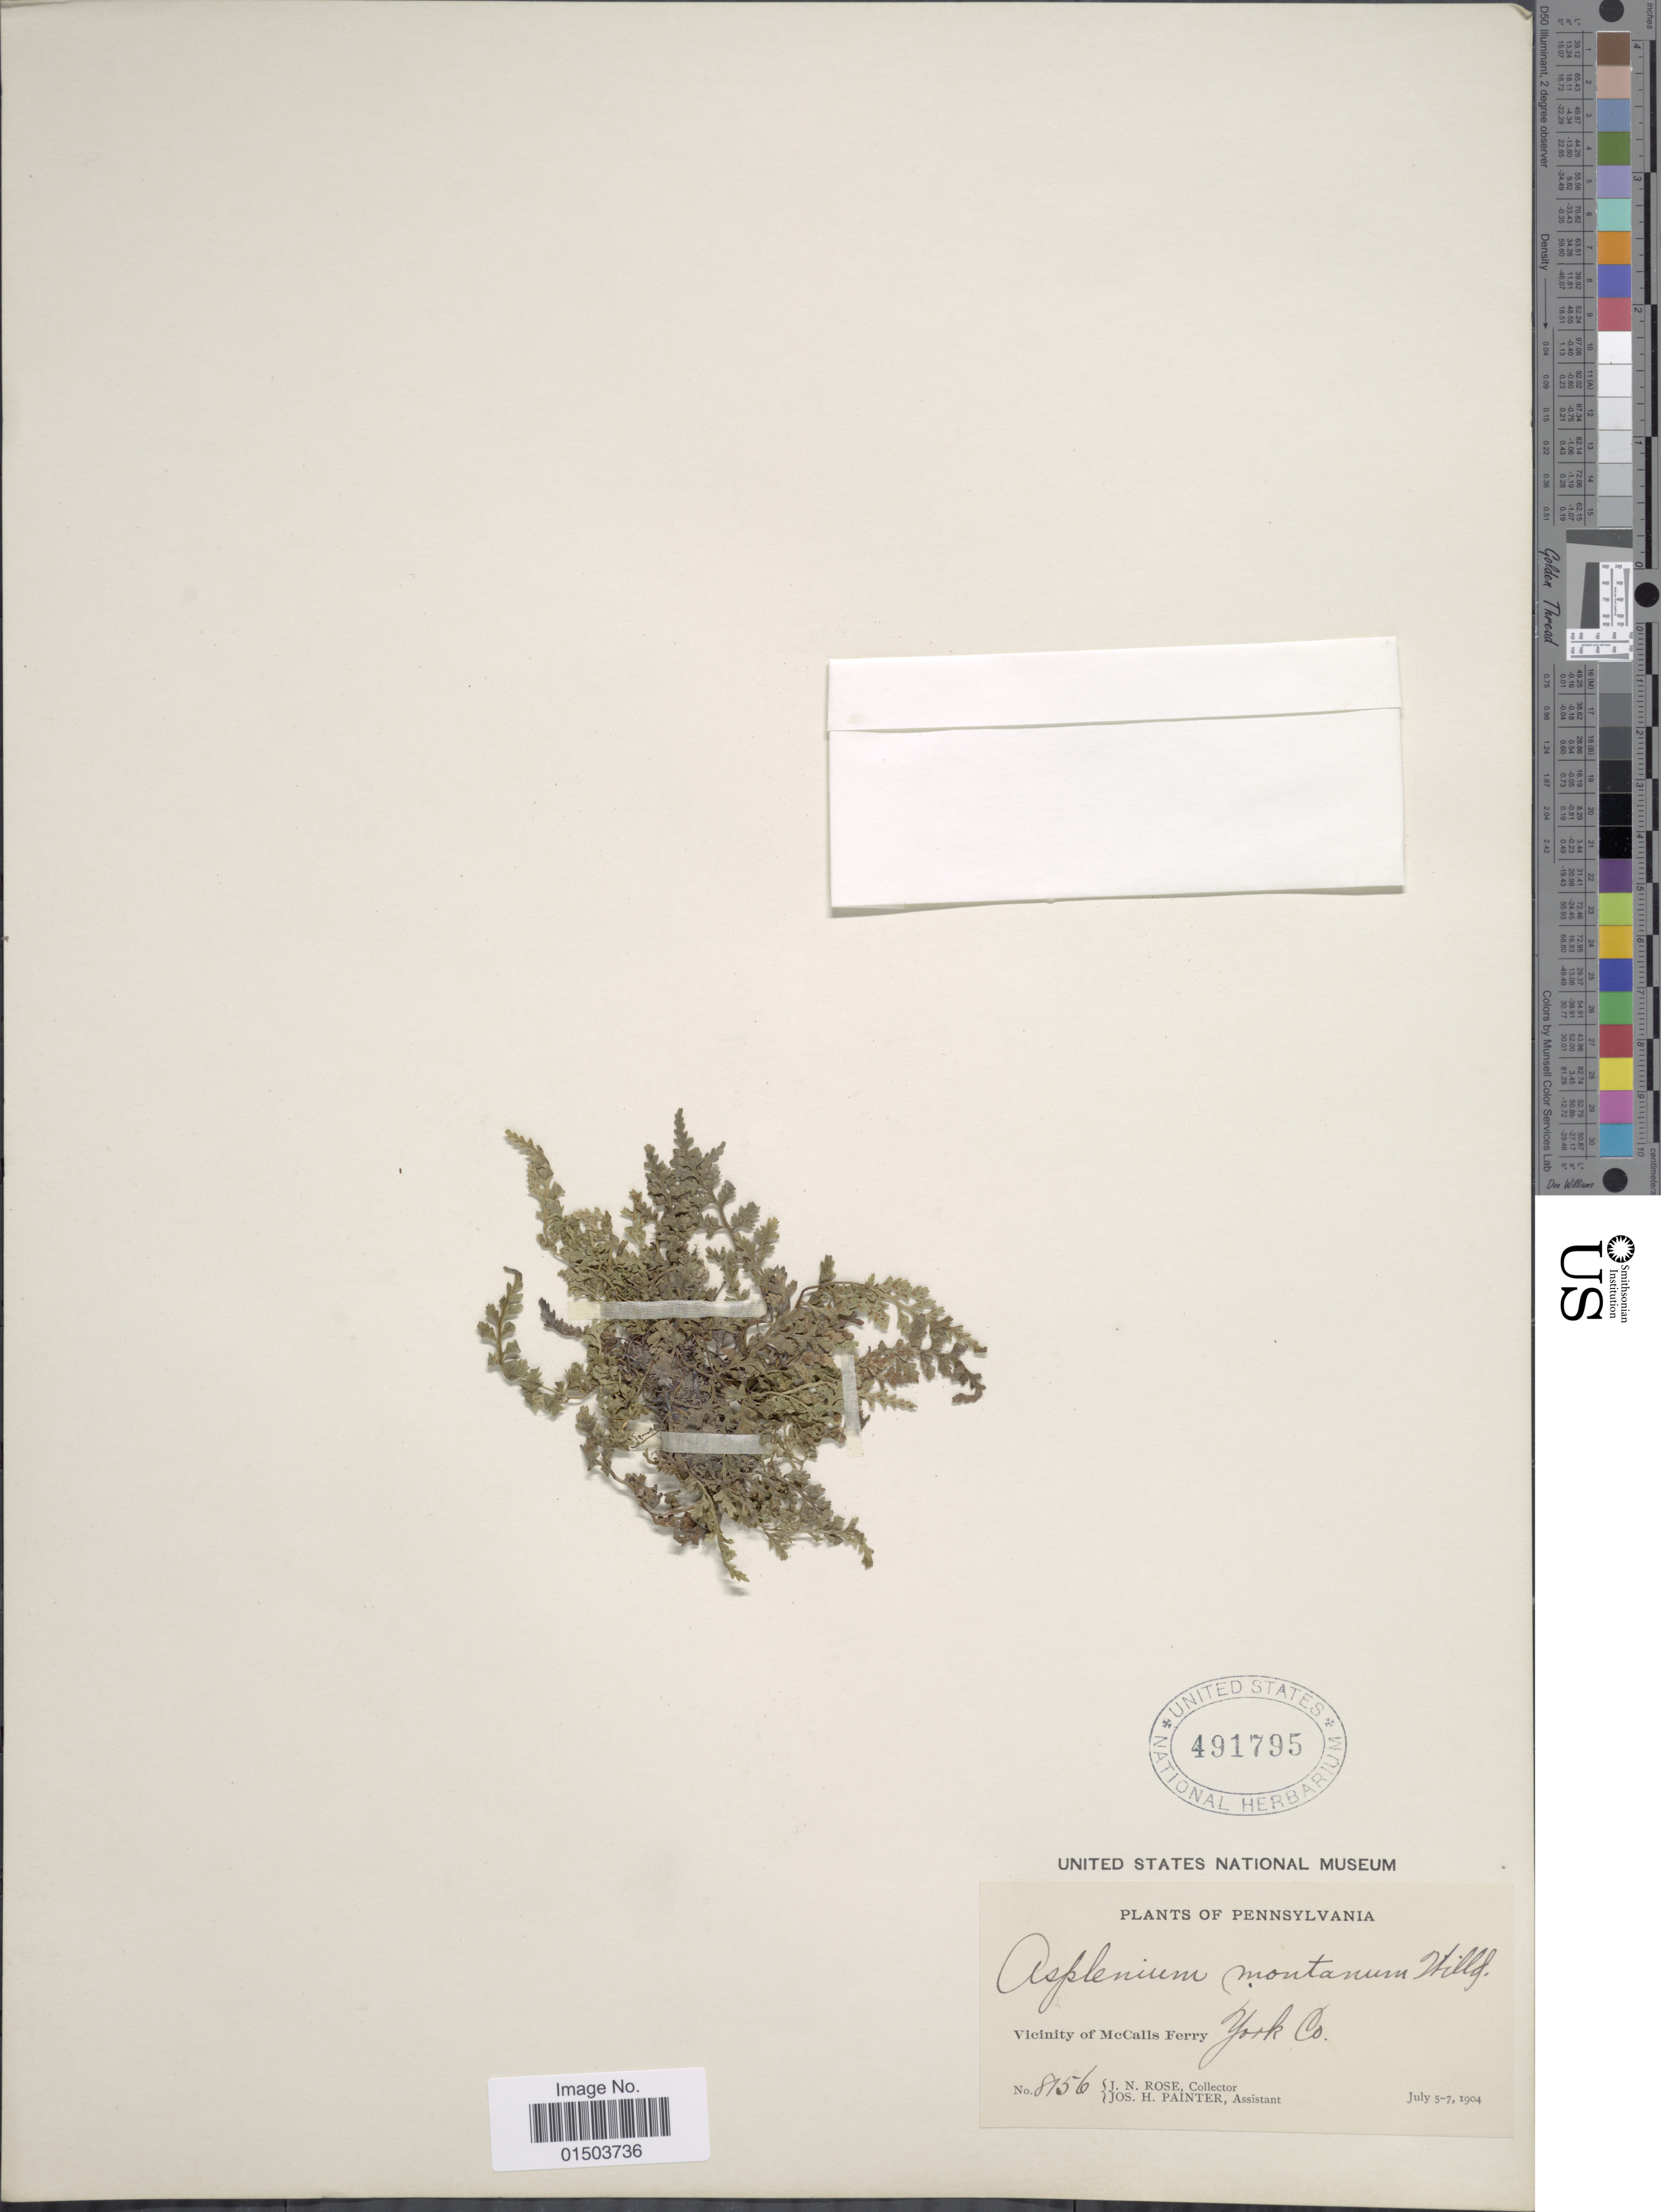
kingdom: Plantae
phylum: Tracheophyta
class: Polypodiopsida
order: Polypodiales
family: Aspleniaceae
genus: Asplenium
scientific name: Asplenium montanum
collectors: J. N. Rose & J. H. Painter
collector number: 8156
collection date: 1904-07-05/1904-07-07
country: United States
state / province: Pennsylvania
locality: Vicinity of McCalls Ferry, York Co.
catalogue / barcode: US 491795